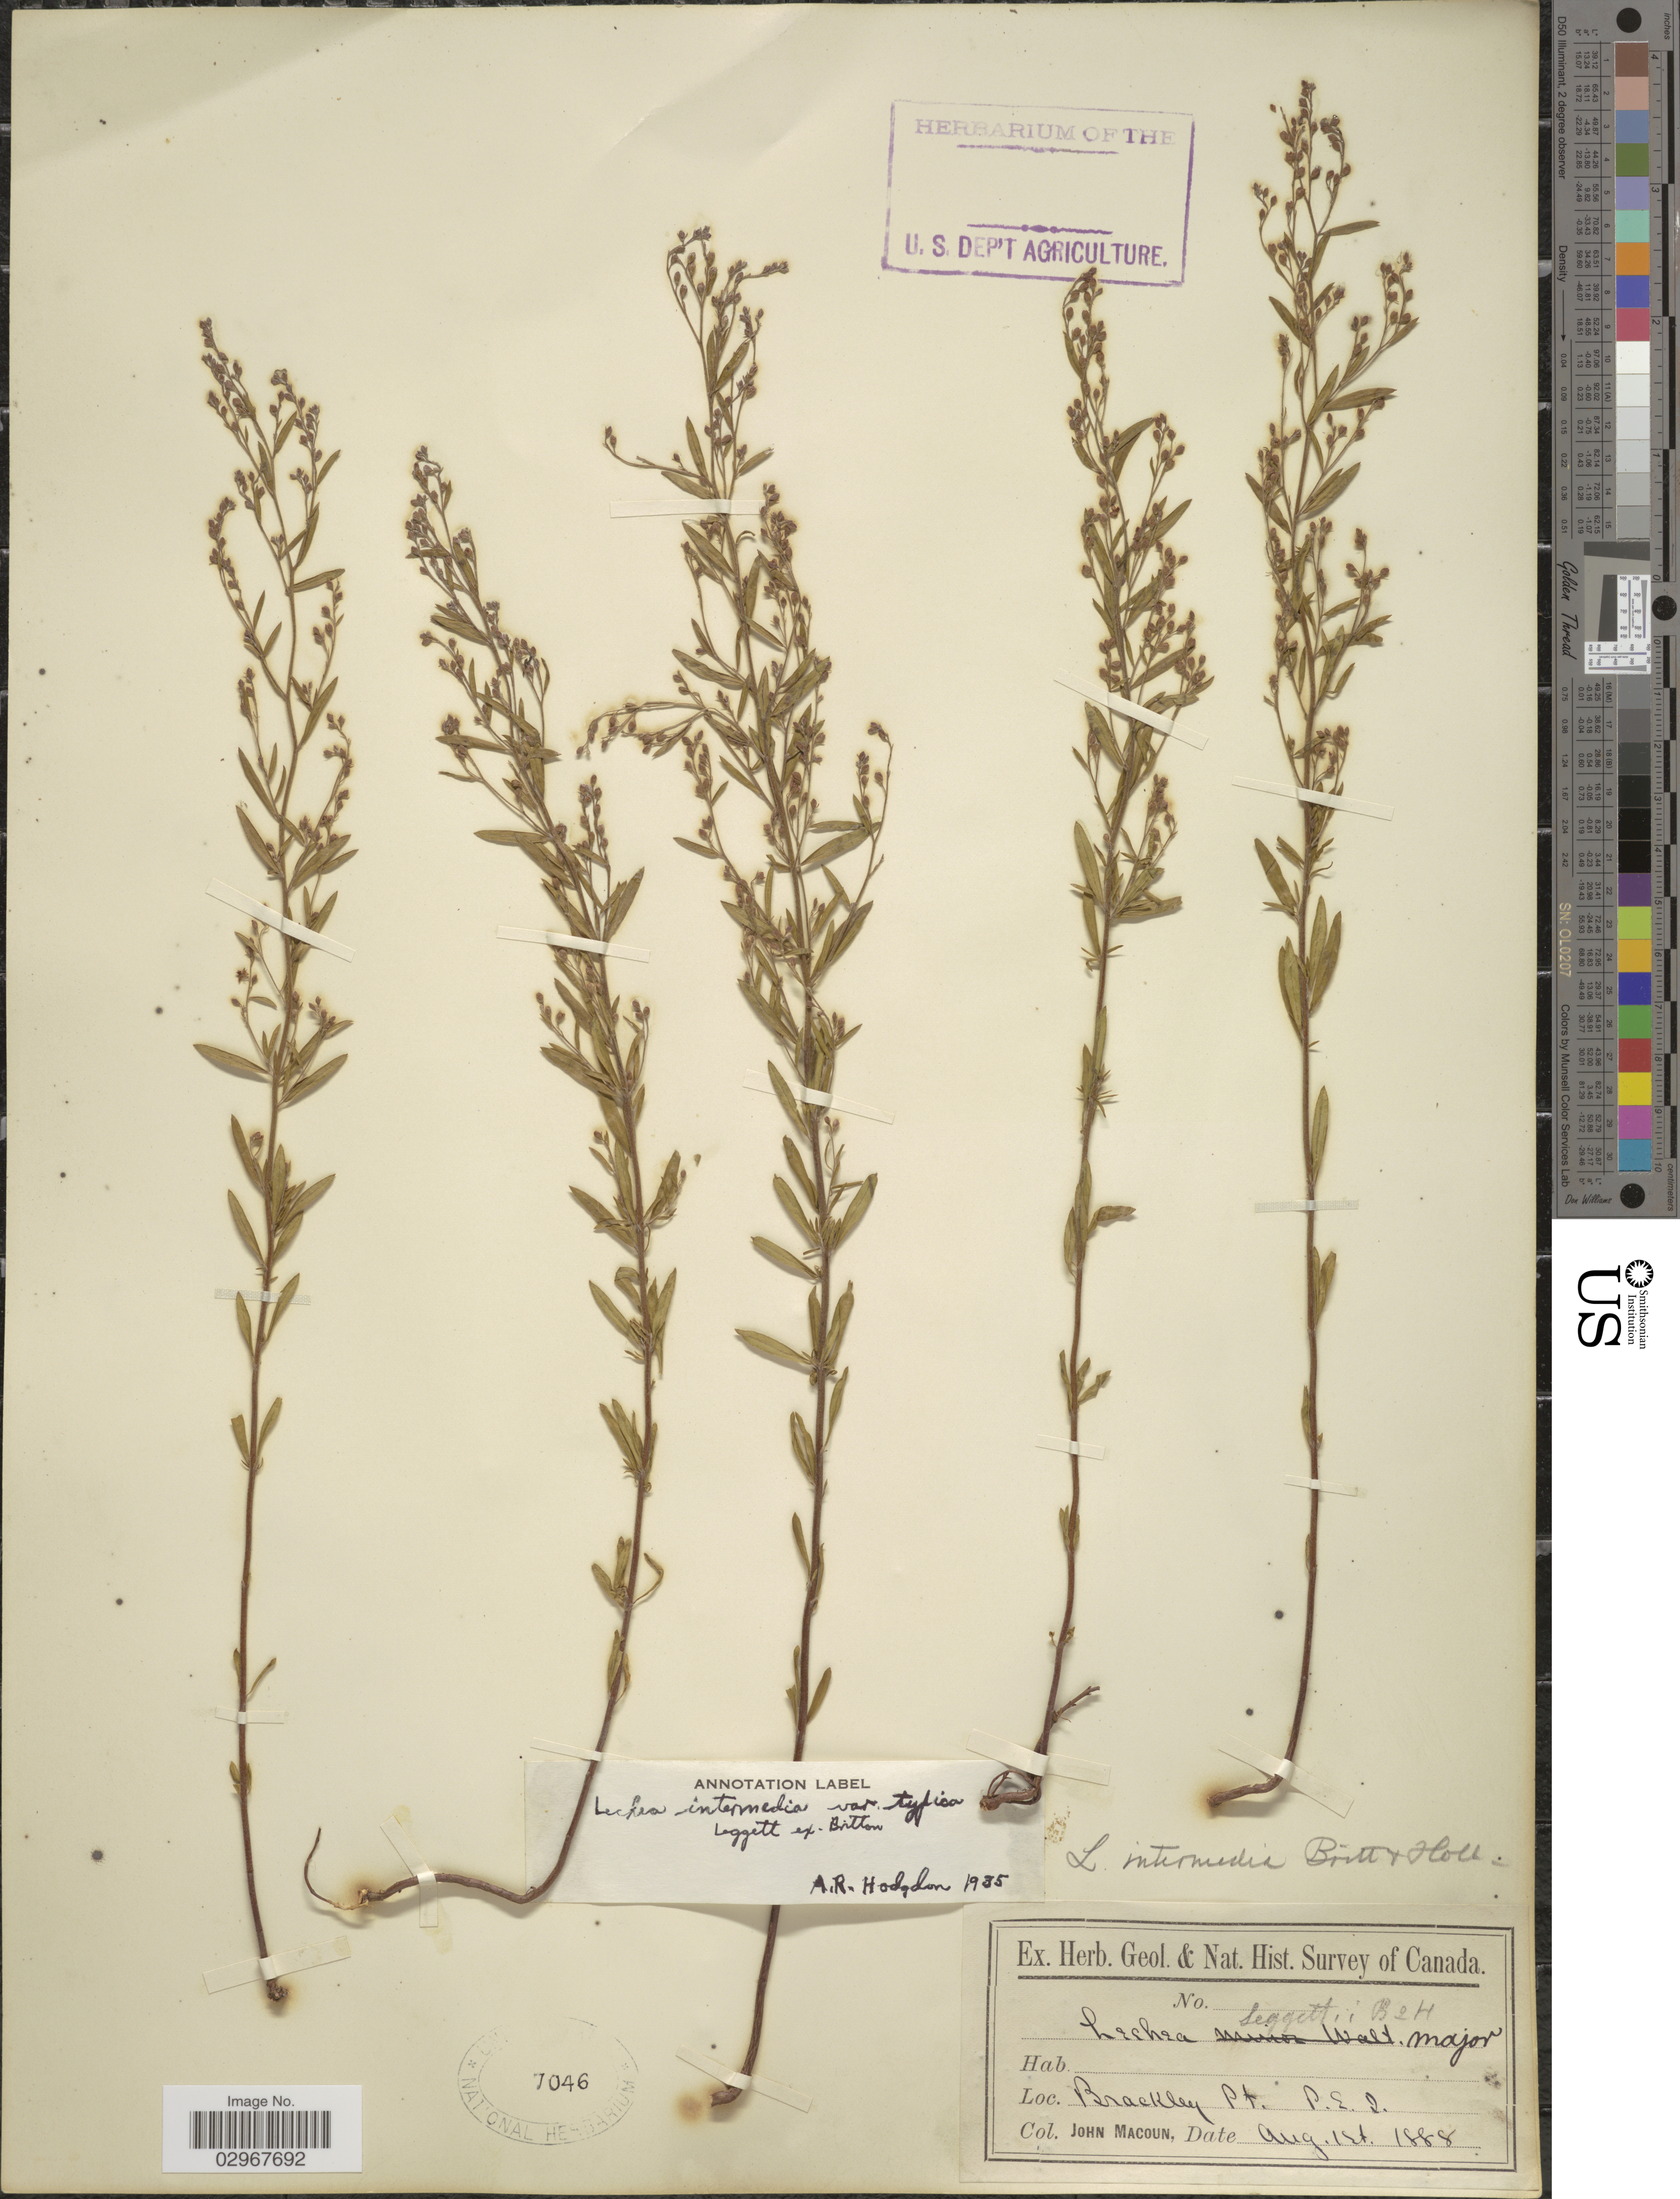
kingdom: Plantae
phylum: Tracheophyta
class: Magnoliopsida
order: Malvales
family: Cistaceae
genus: Lechea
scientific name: Lechea intermedia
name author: Legg. ex Britton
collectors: J. Macoun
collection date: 1888-08-01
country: Canada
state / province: Prince Edward Island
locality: Brackley Pt. P.E.I.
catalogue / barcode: US 7046